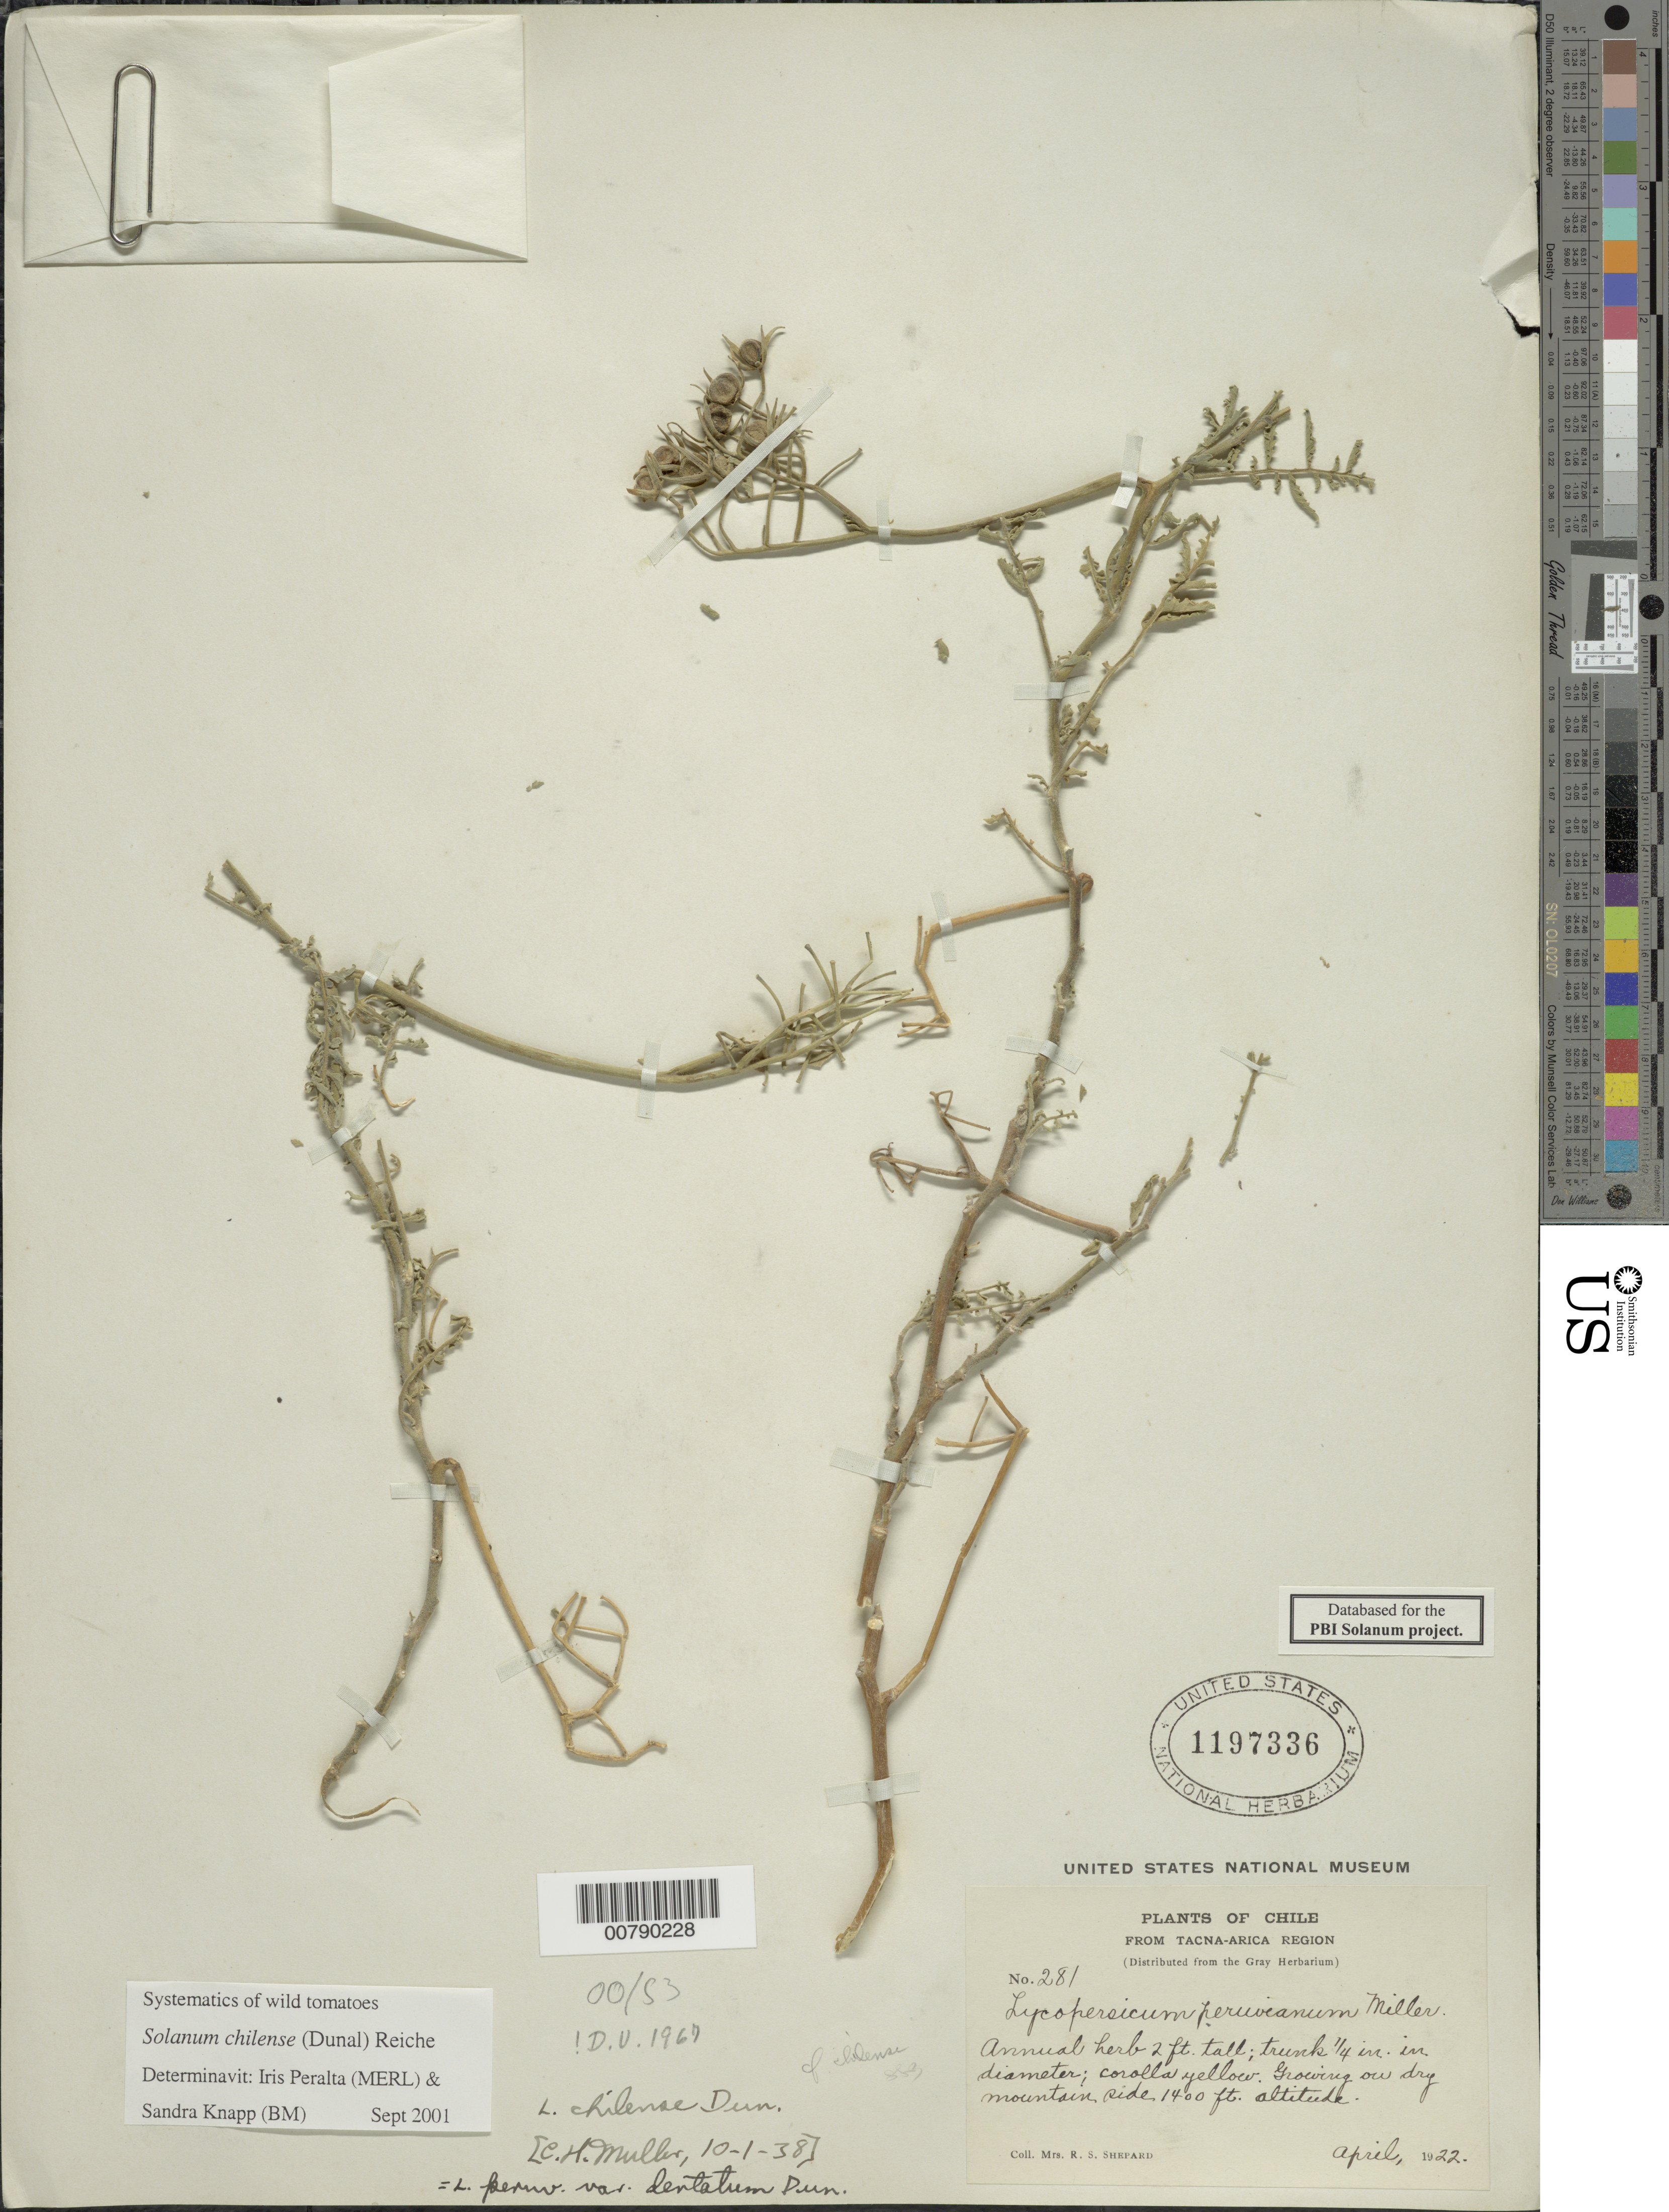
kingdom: Plantae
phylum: Tracheophyta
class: Magnoliopsida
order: Solanales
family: Solanaceae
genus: Solanum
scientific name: Solanum chilense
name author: (Dunal) Reiche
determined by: Peralta, Iris E.; Knapp, S. D.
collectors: R. S. Shepard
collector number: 281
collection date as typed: Apr 1922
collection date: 1922-04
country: Chile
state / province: Tarapacá (I)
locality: Tacna-Arica region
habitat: on dry mountain side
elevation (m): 1400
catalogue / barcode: US 1197336